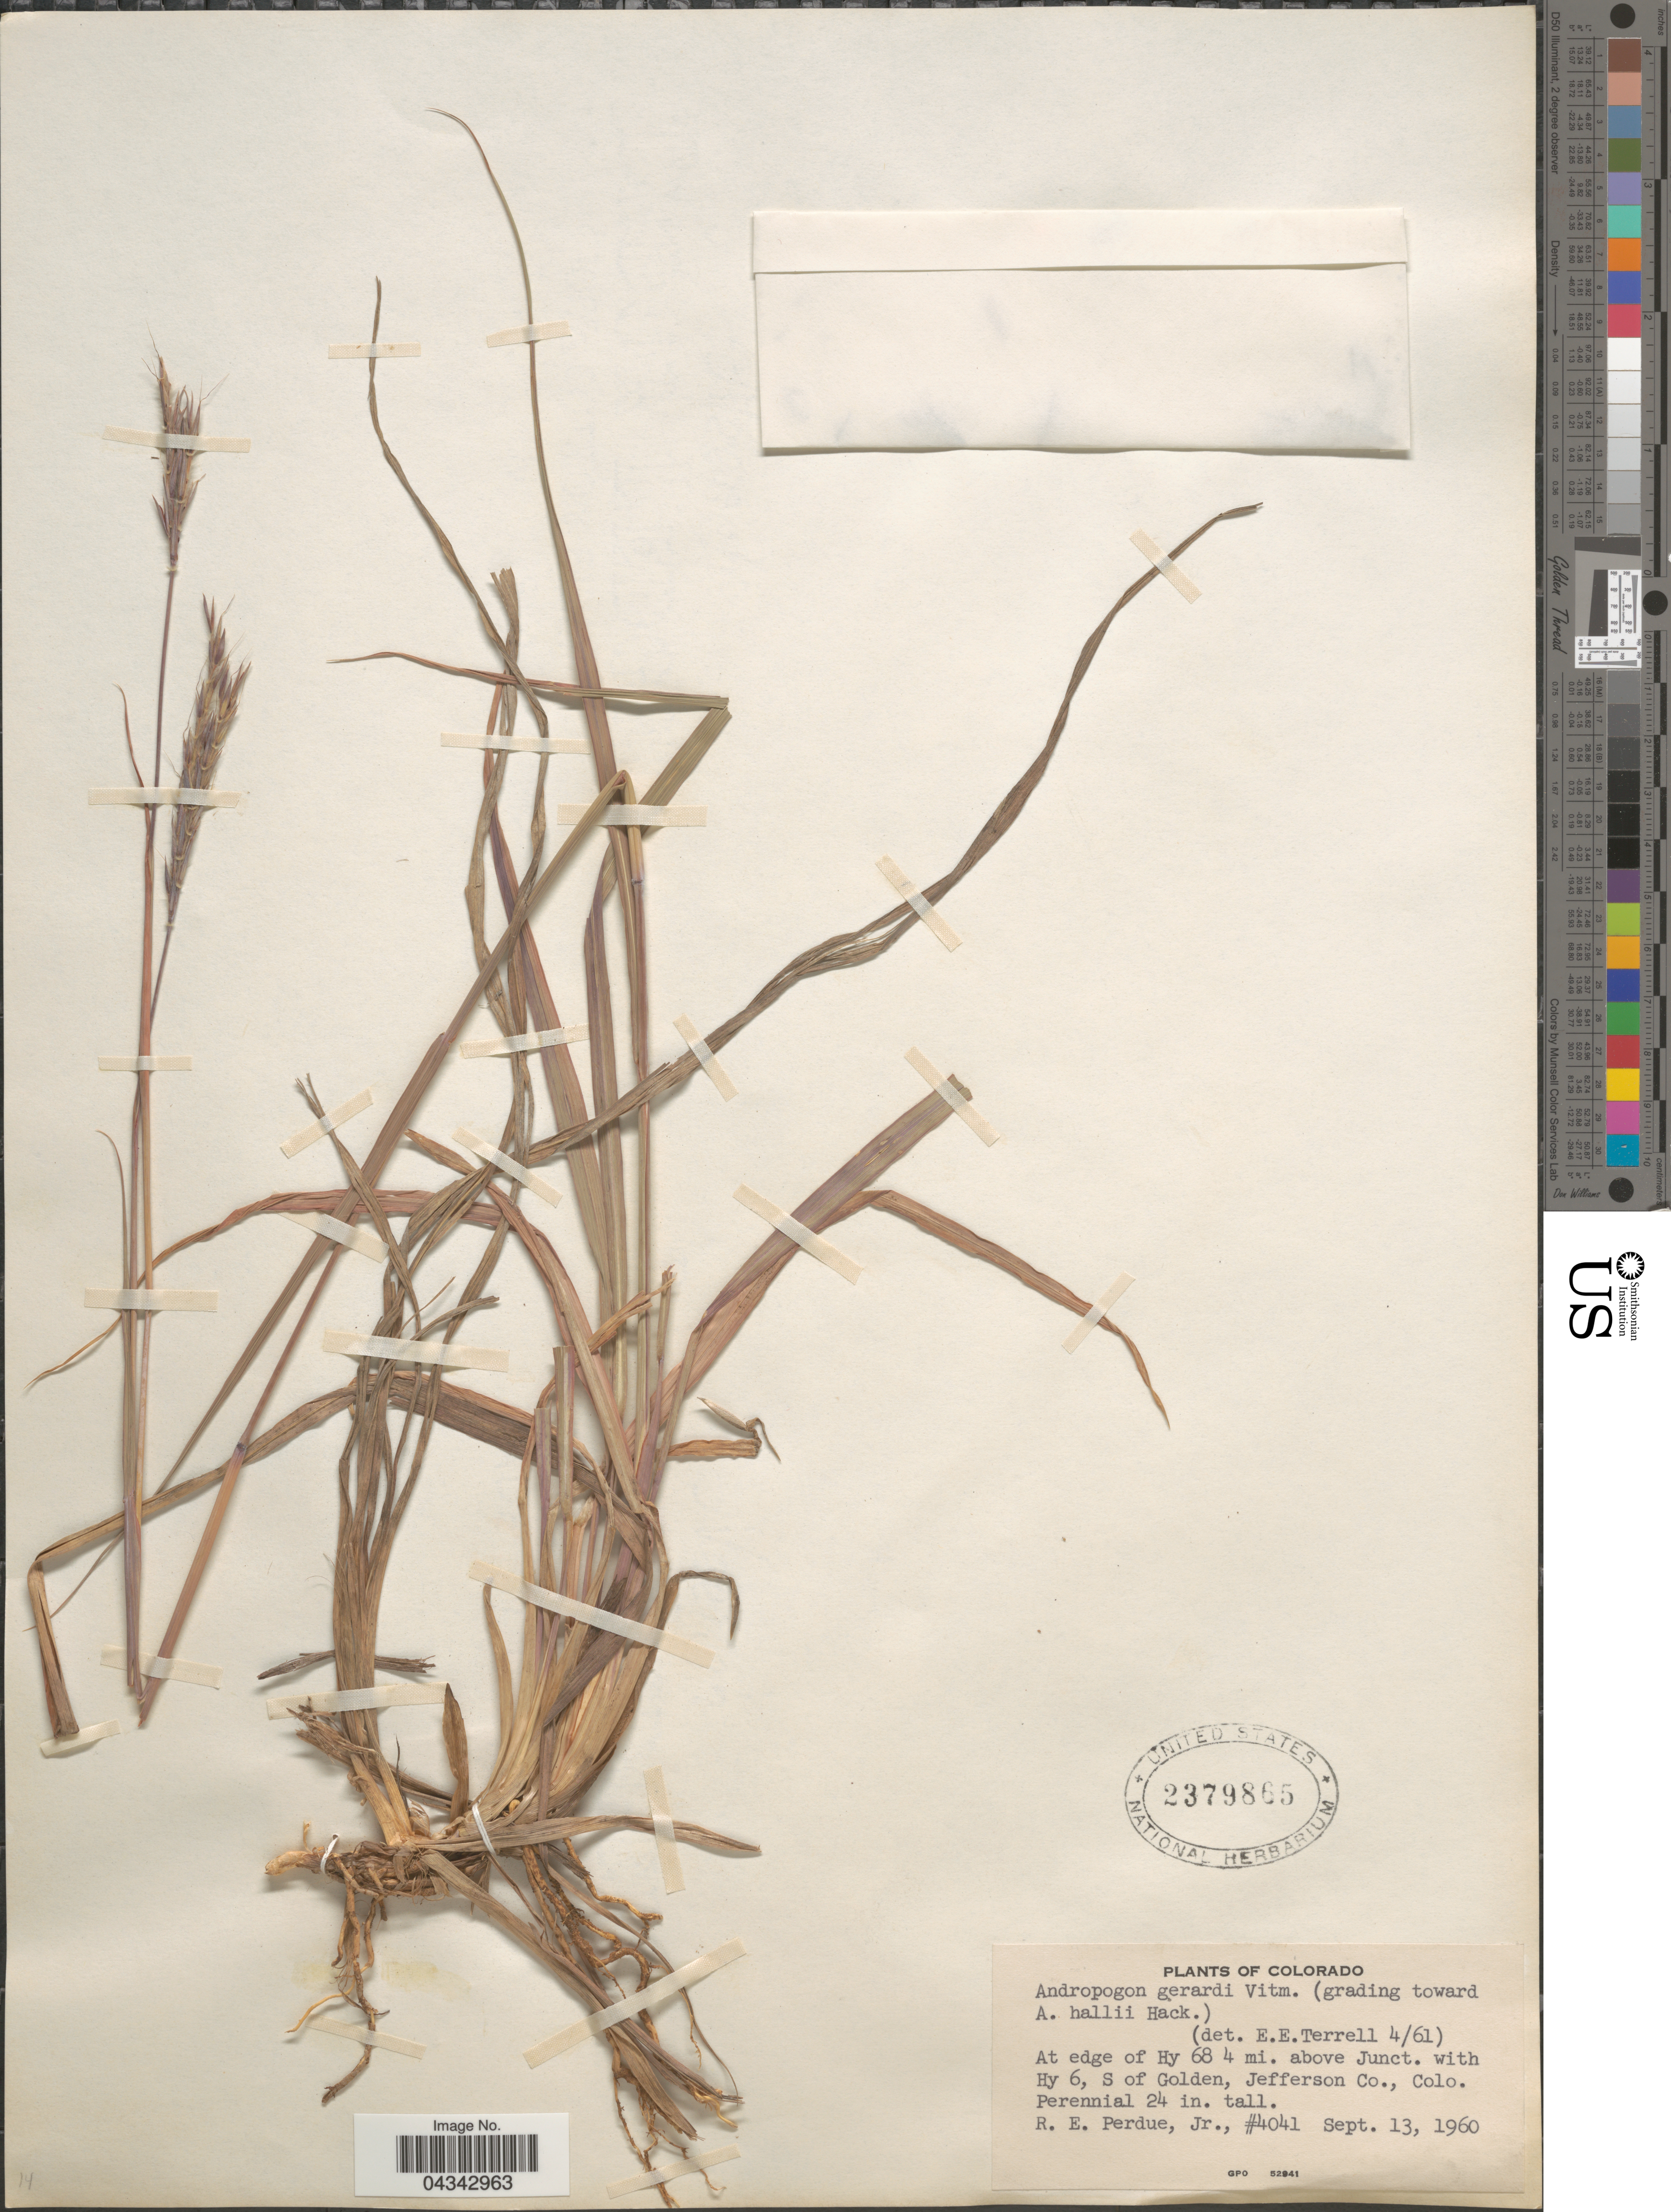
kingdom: Plantae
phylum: Tracheophyta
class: Liliopsida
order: Poales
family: Poaceae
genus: Andropogon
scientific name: Andropogon gerardii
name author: Vitman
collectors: R. E. Perdue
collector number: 4041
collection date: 1960-09-13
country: United States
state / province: Colorado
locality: At edge of Hy 68 4 mi. above Junct. with Hy 6, S of Golden, Jefferson Co.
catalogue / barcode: US 2379865